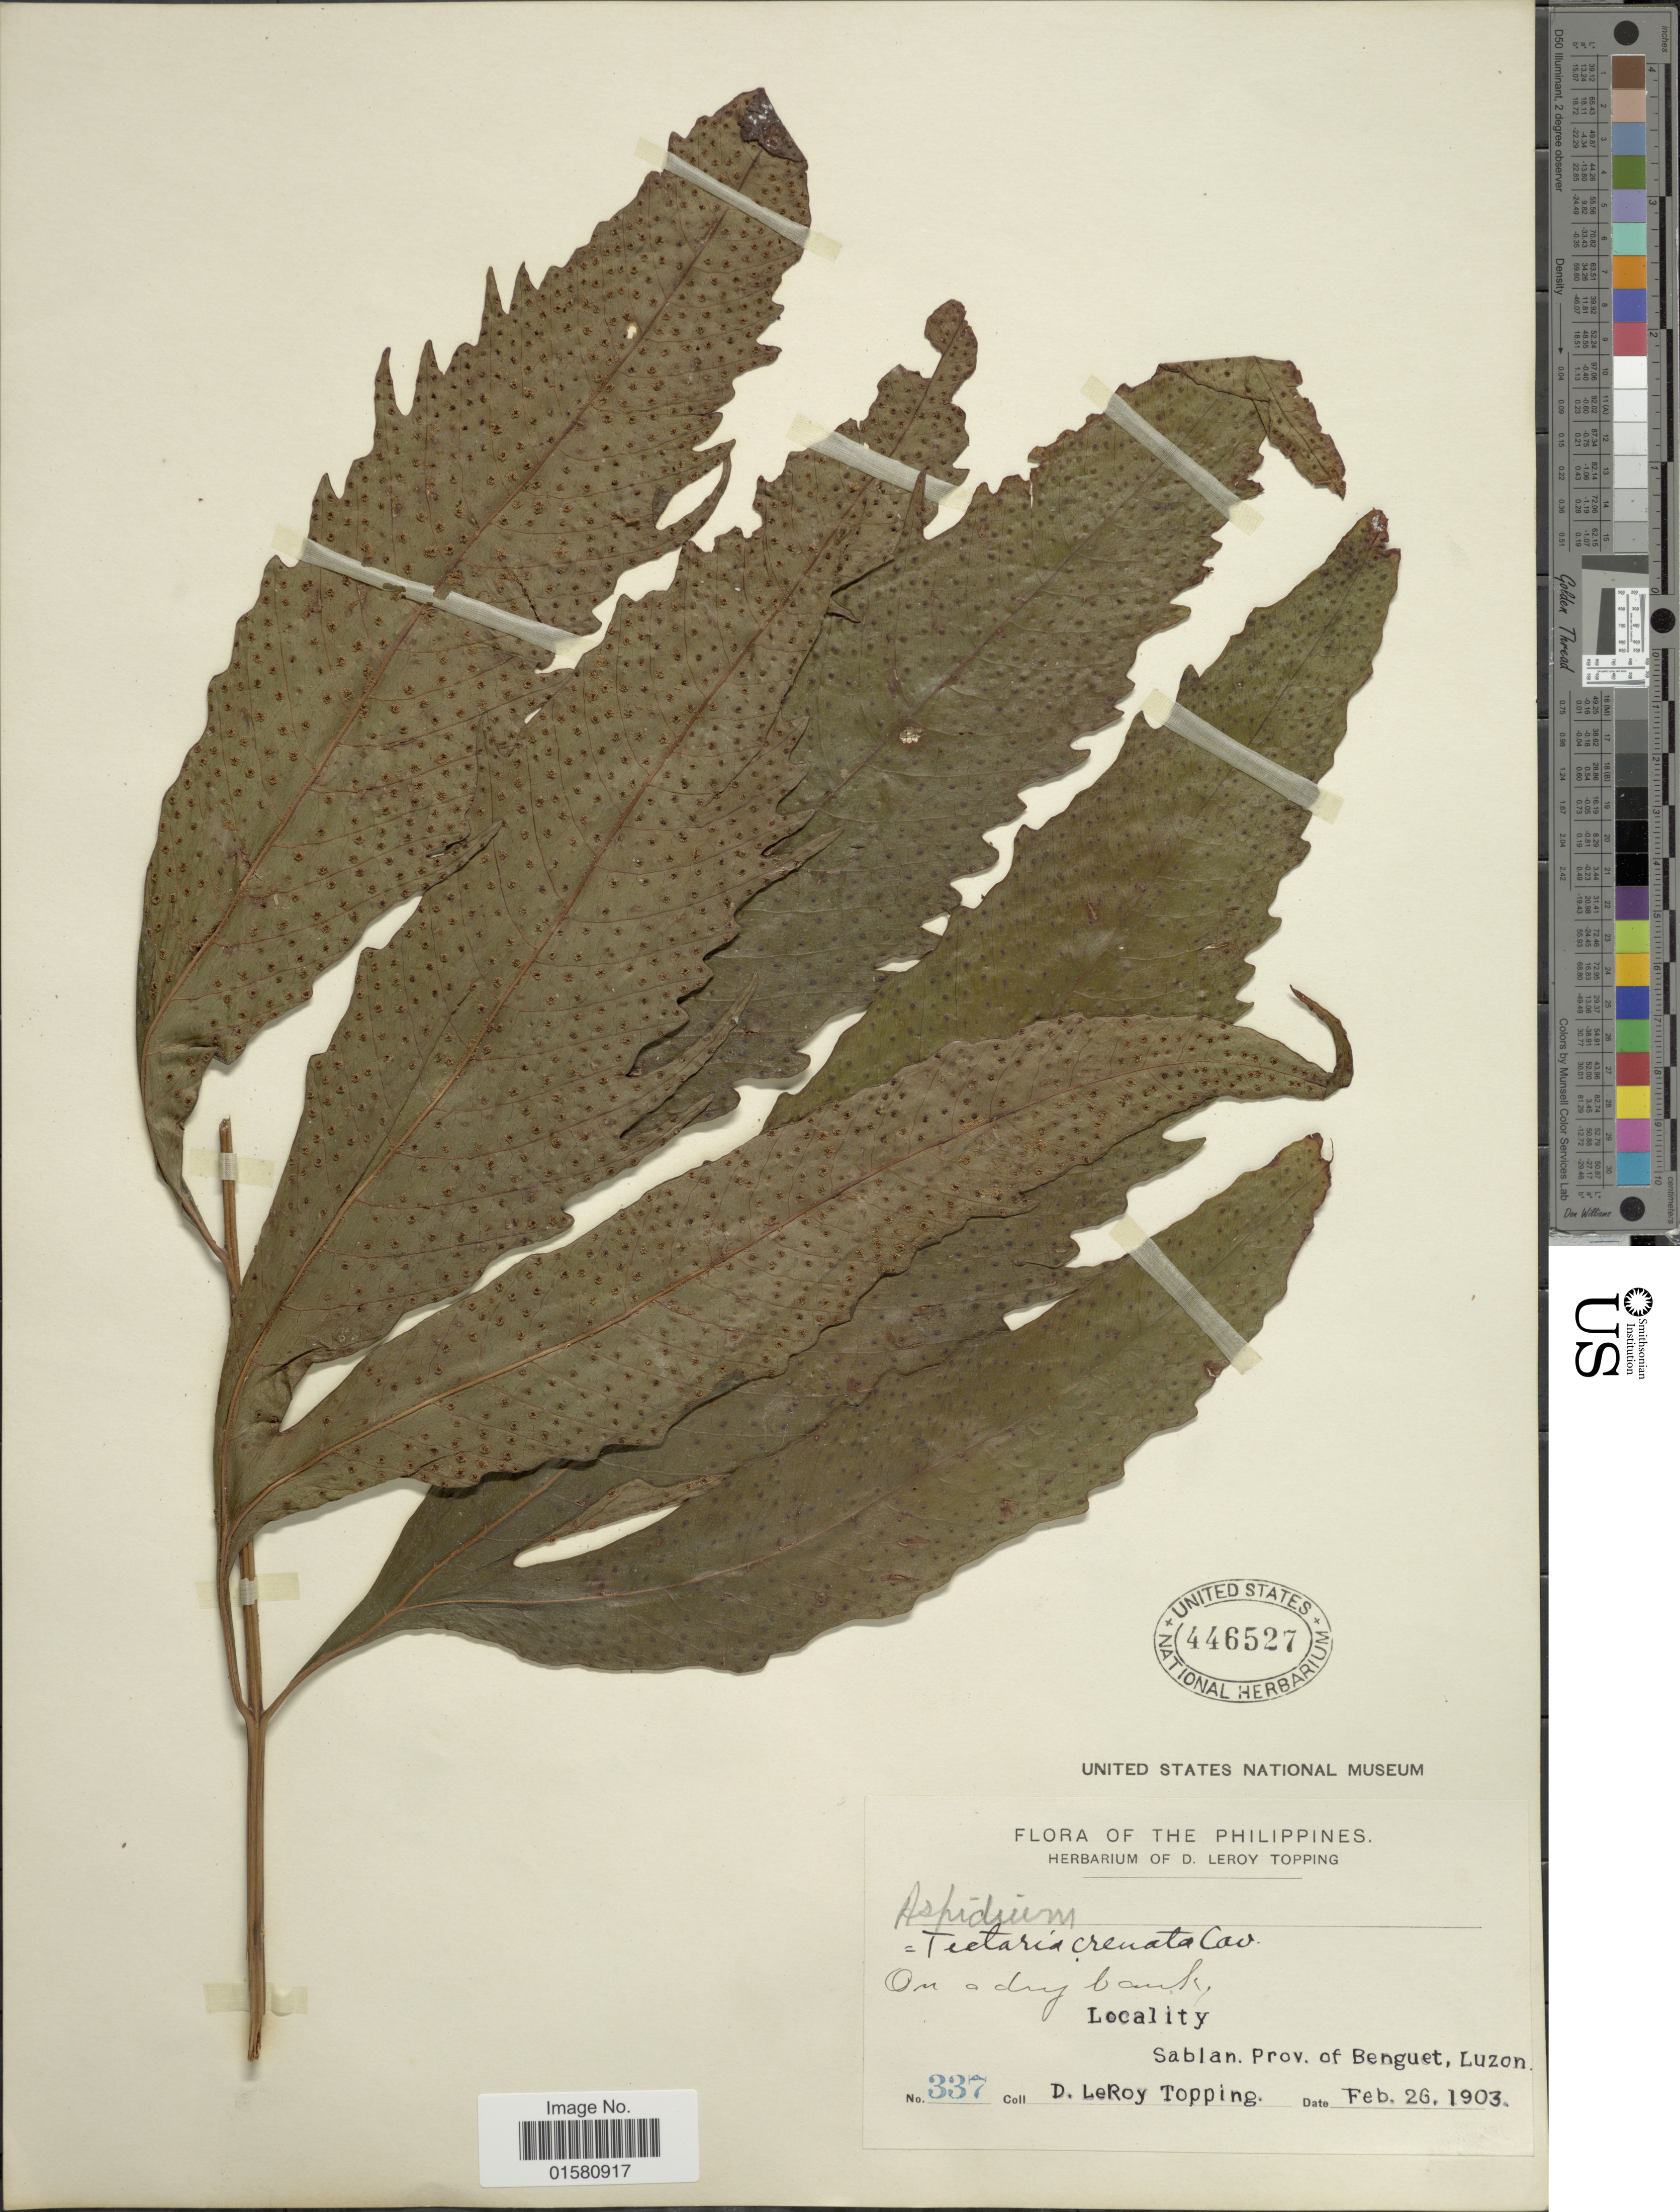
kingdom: Plantae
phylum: Tracheophyta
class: Polypodiopsida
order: Polypodiales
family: Tectariaceae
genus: Tectaria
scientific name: Tectaria crenata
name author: Cav.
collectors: D. L. Topping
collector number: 337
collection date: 1903-02-26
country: Philippines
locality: Sablan, Prov. of Benguet, Luzon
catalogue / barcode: US 446527